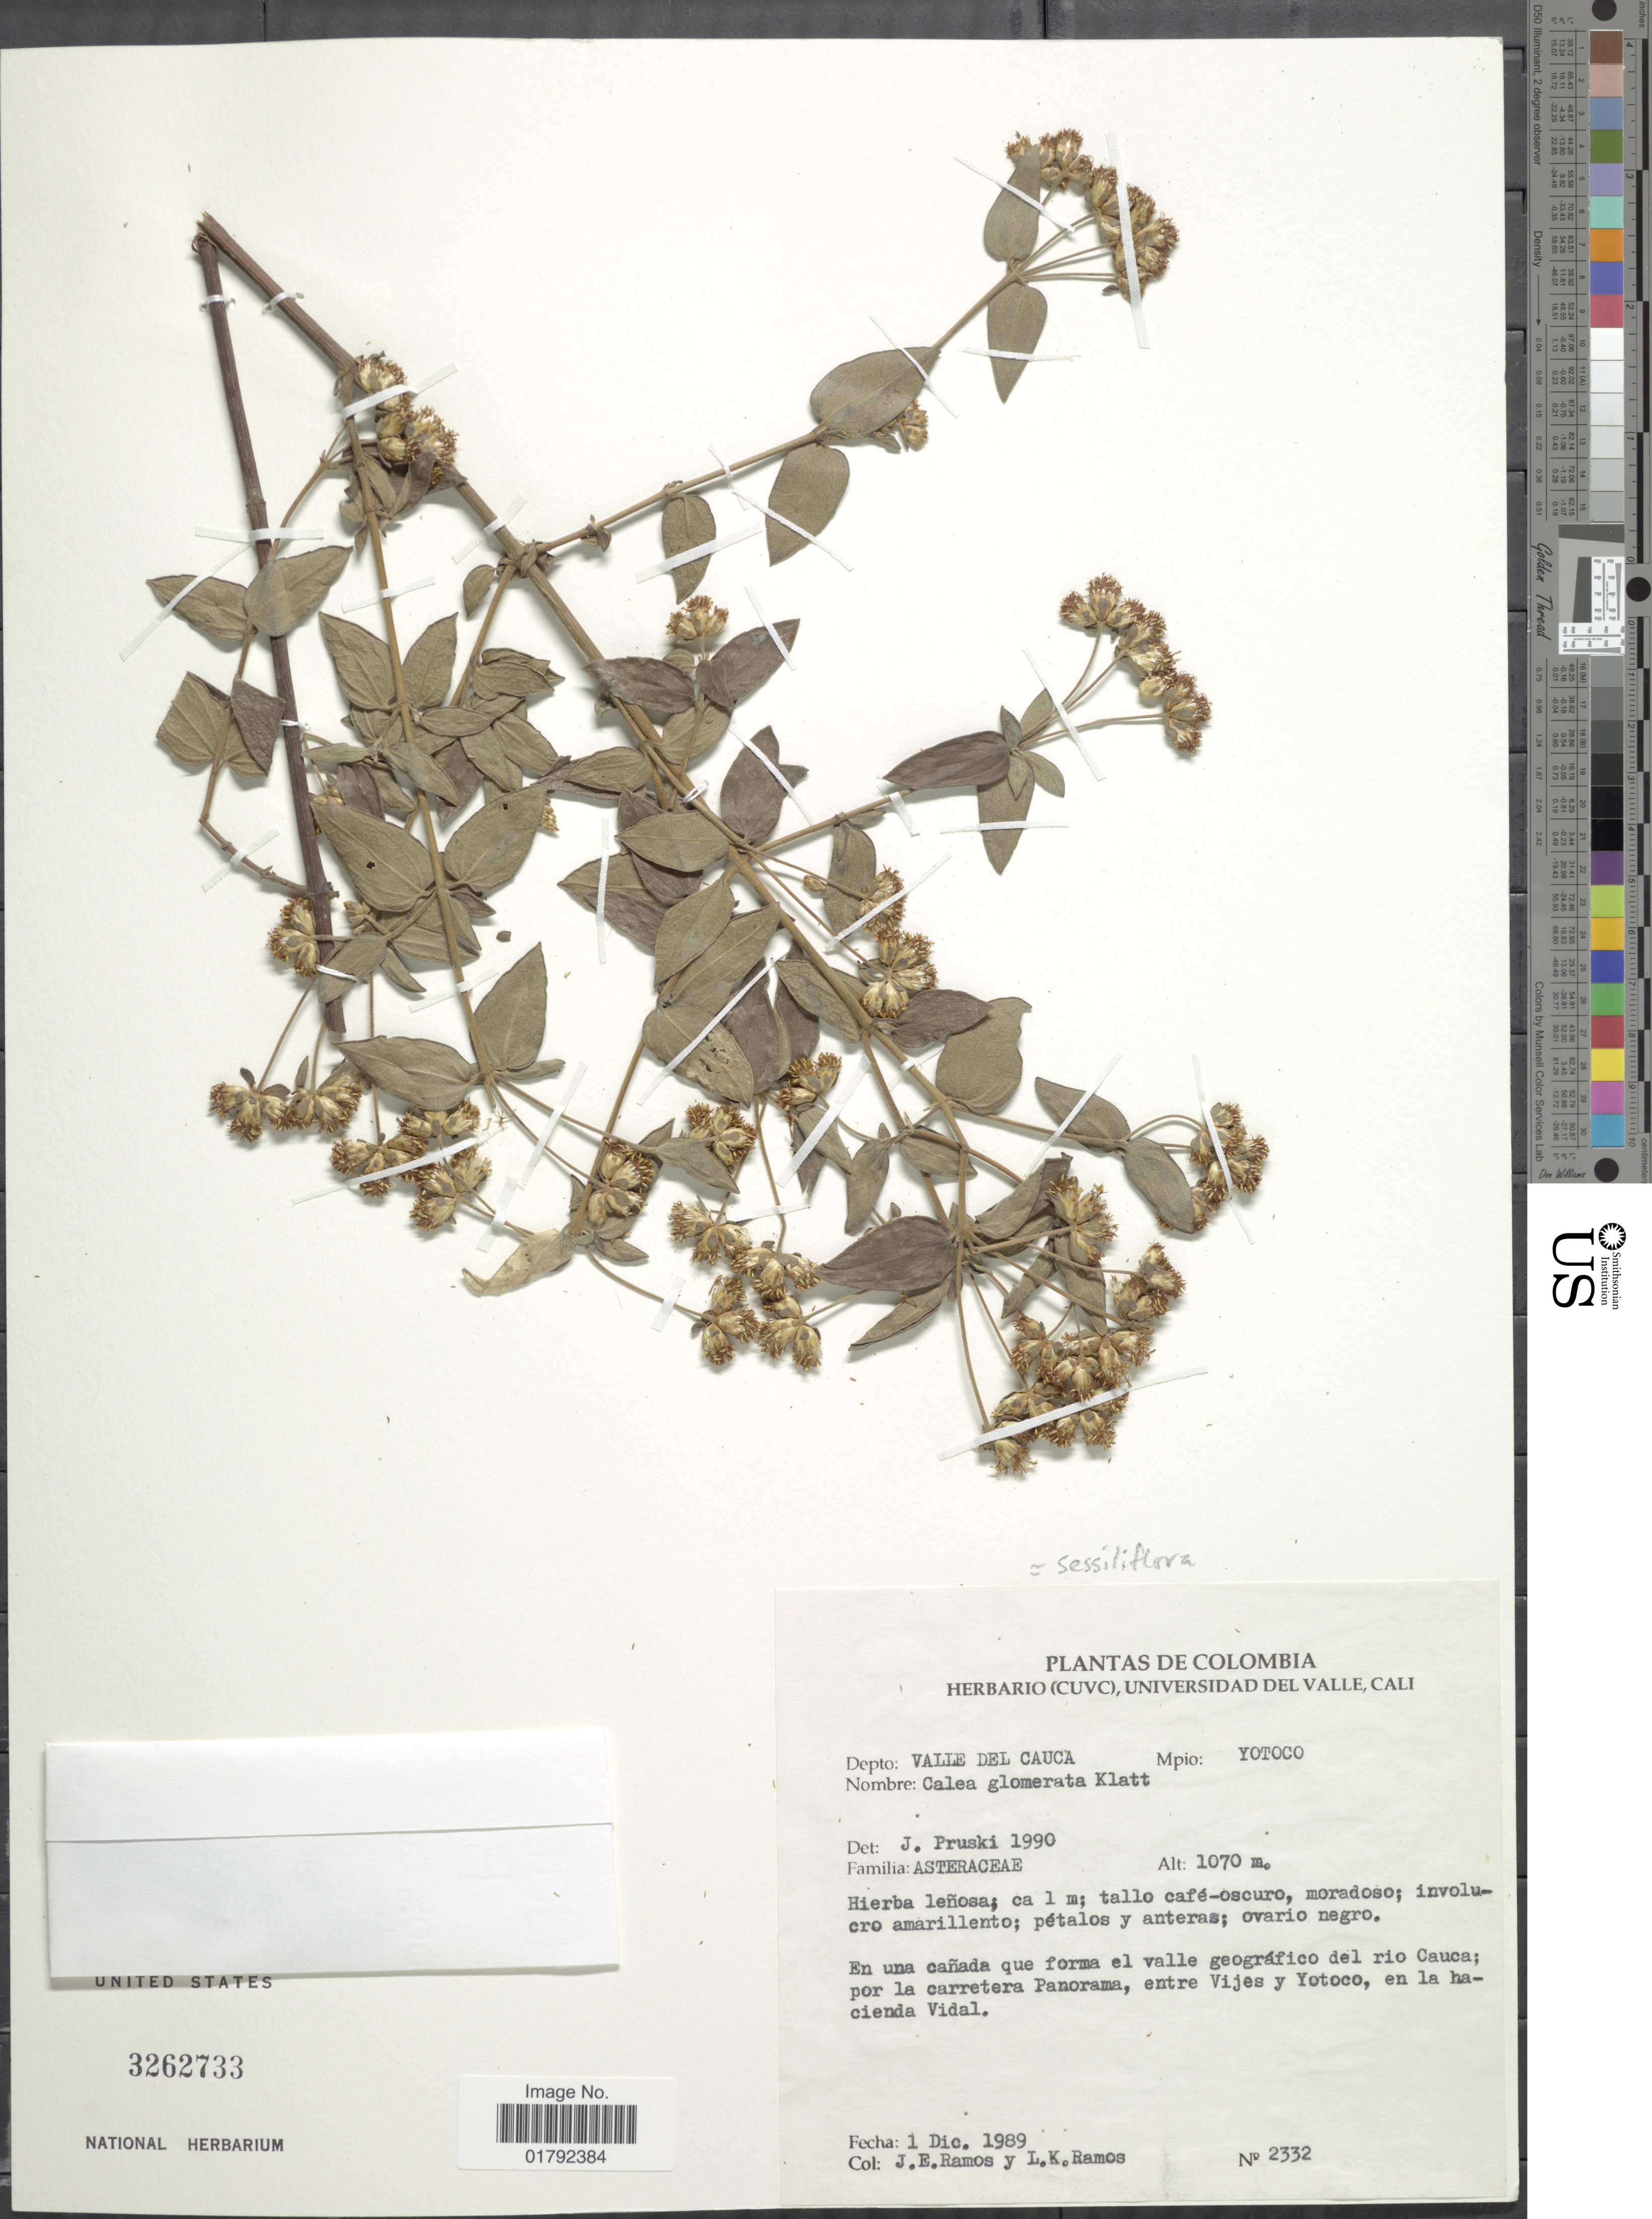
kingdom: Plantae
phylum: Tracheophyta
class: Magnoliopsida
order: Asterales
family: Asteraceae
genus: Calea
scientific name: Calea sessiliflora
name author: Less.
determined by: Bueno, Vinicius Resende, (ICN), Universidade Federal do Rio Grande do Sul (BRAZIL)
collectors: J. E. Ramos & L. Ramos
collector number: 2332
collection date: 1989-12-01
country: Colombia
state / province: Valle del Cauca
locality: Mpio: Yotoco, en una canada que forma el valle geografico del rio Cauca; por la carretera Panoramo, entre Vijes y Yotoco, en la hacienda Vidal.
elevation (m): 1070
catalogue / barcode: US 3262733